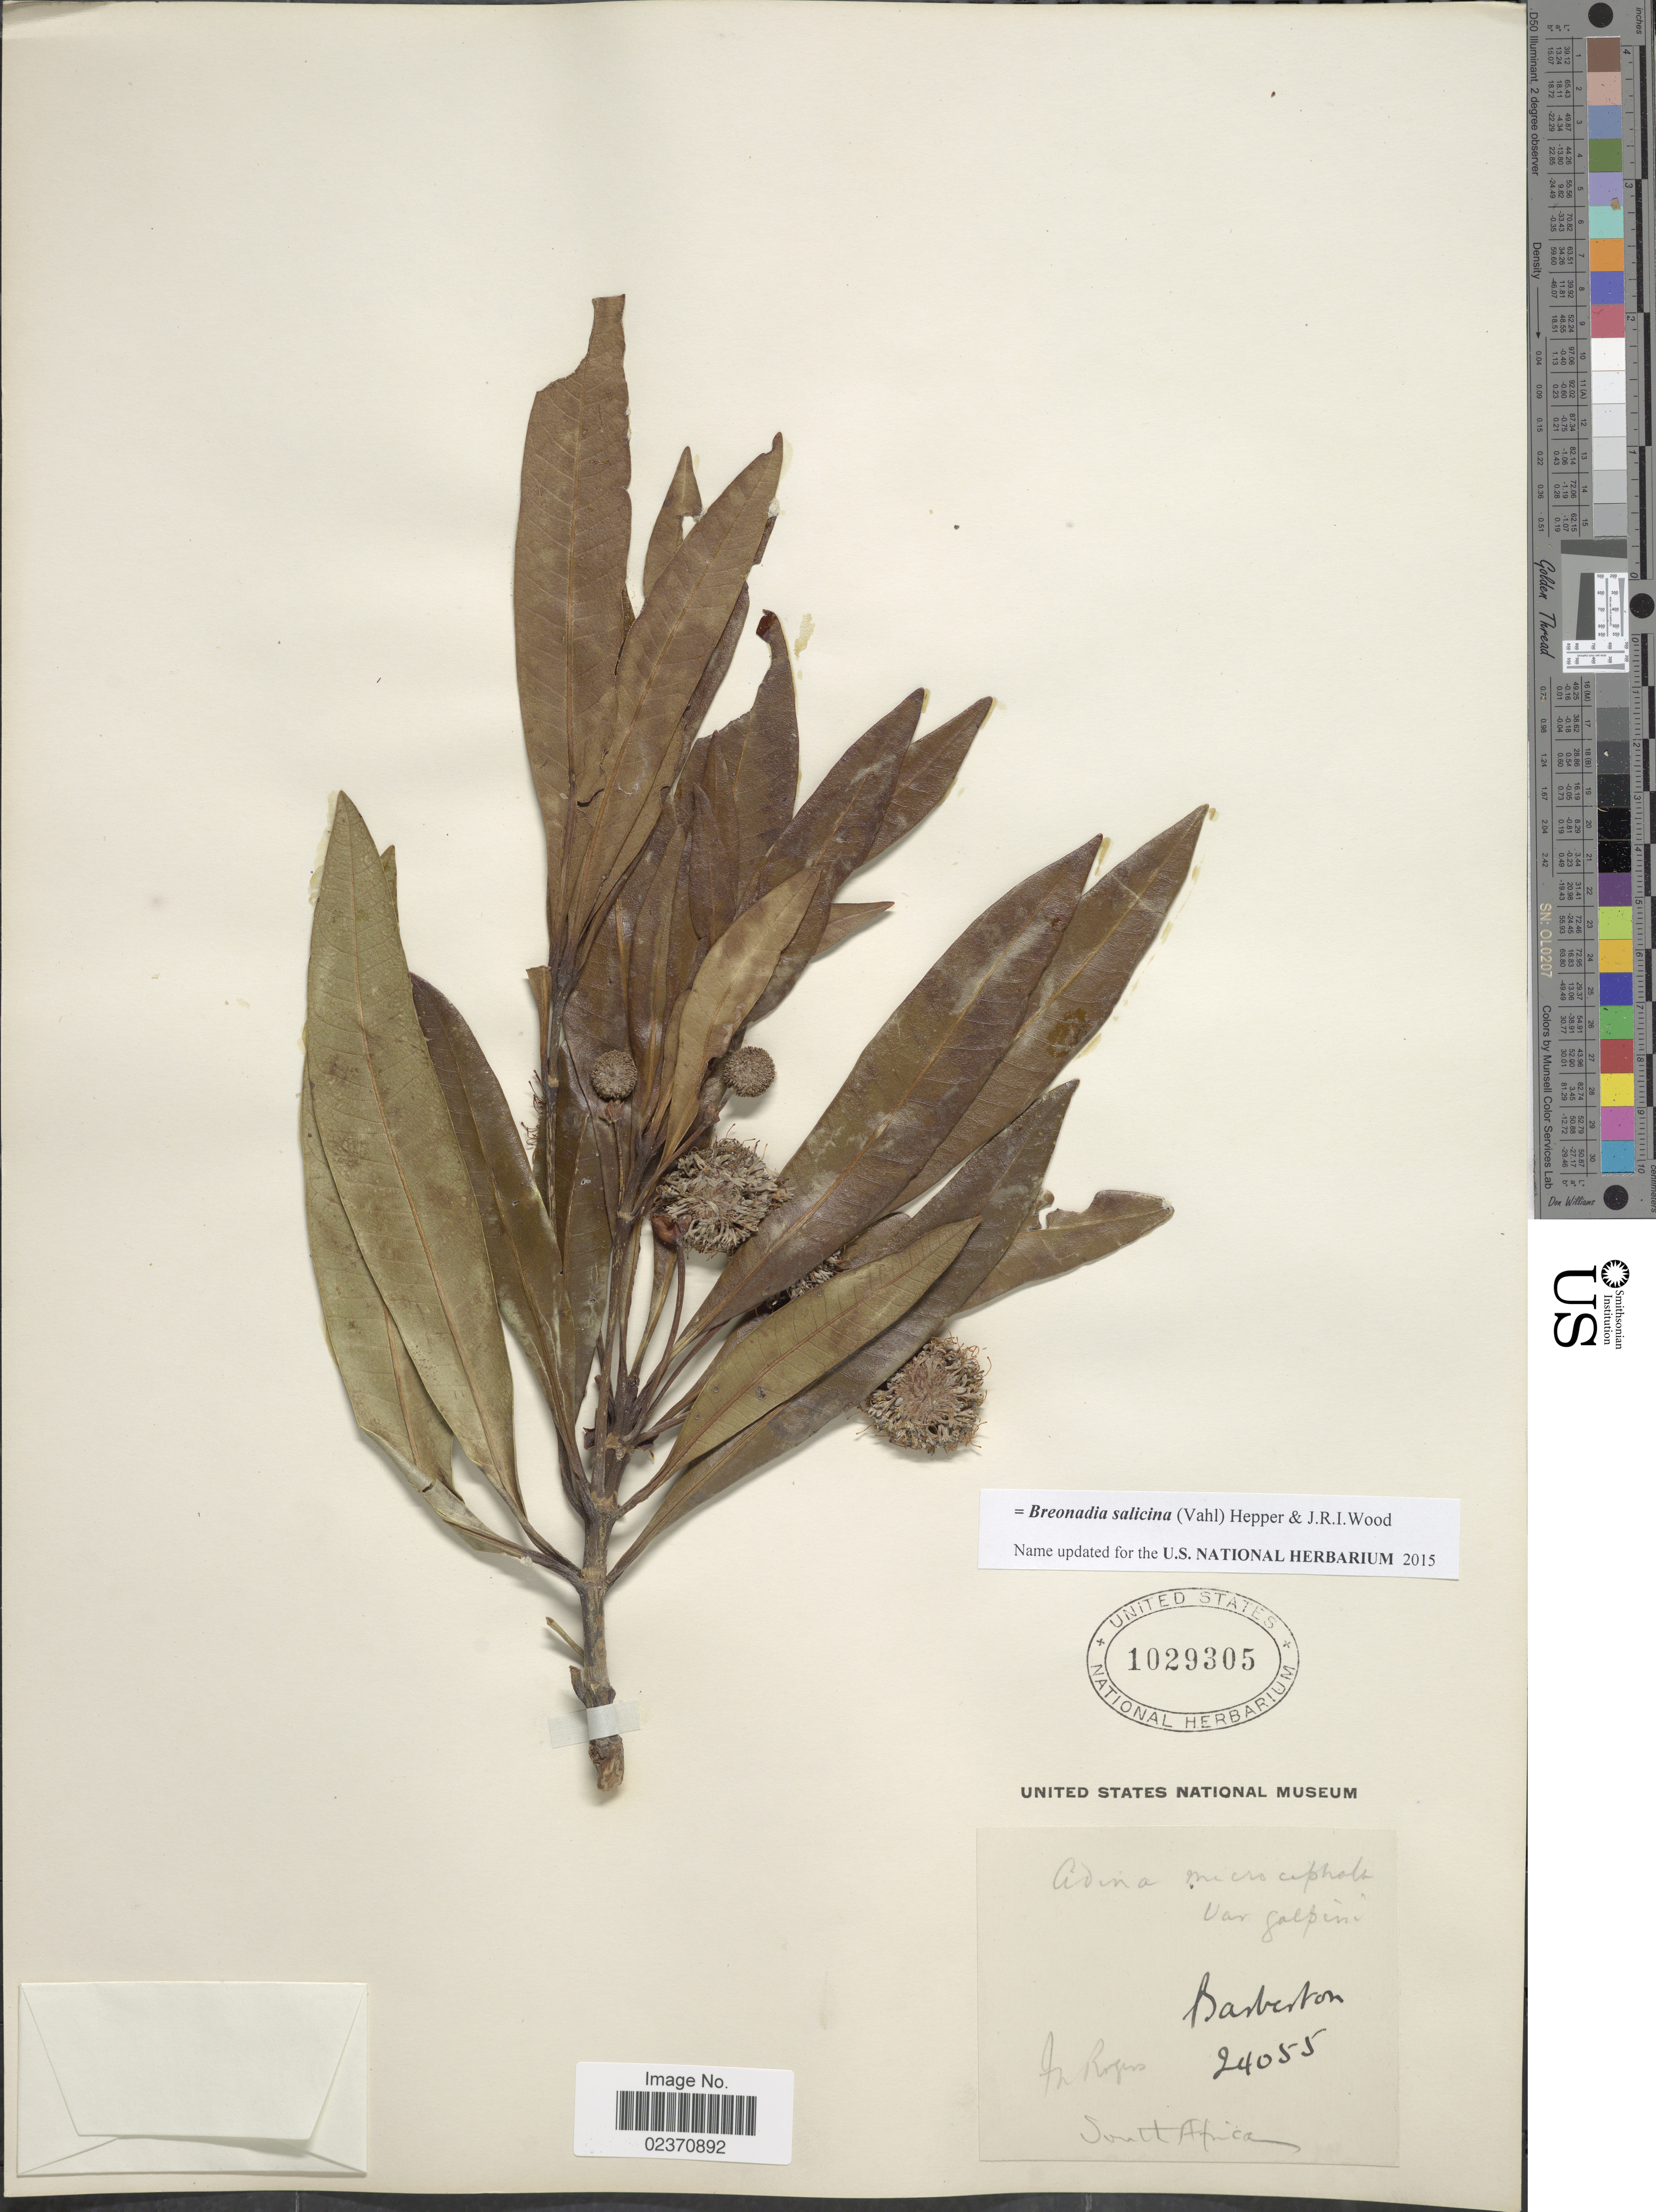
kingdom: Plantae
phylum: Tracheophyta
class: Magnoliopsida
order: Gentianales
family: Rubiaceae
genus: Breonadia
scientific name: Breonadia salicinia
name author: (Vahl) Hepper & J.R.I. Wood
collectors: F. Rogers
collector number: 24055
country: South Africa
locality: Barberton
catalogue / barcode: US 1029305